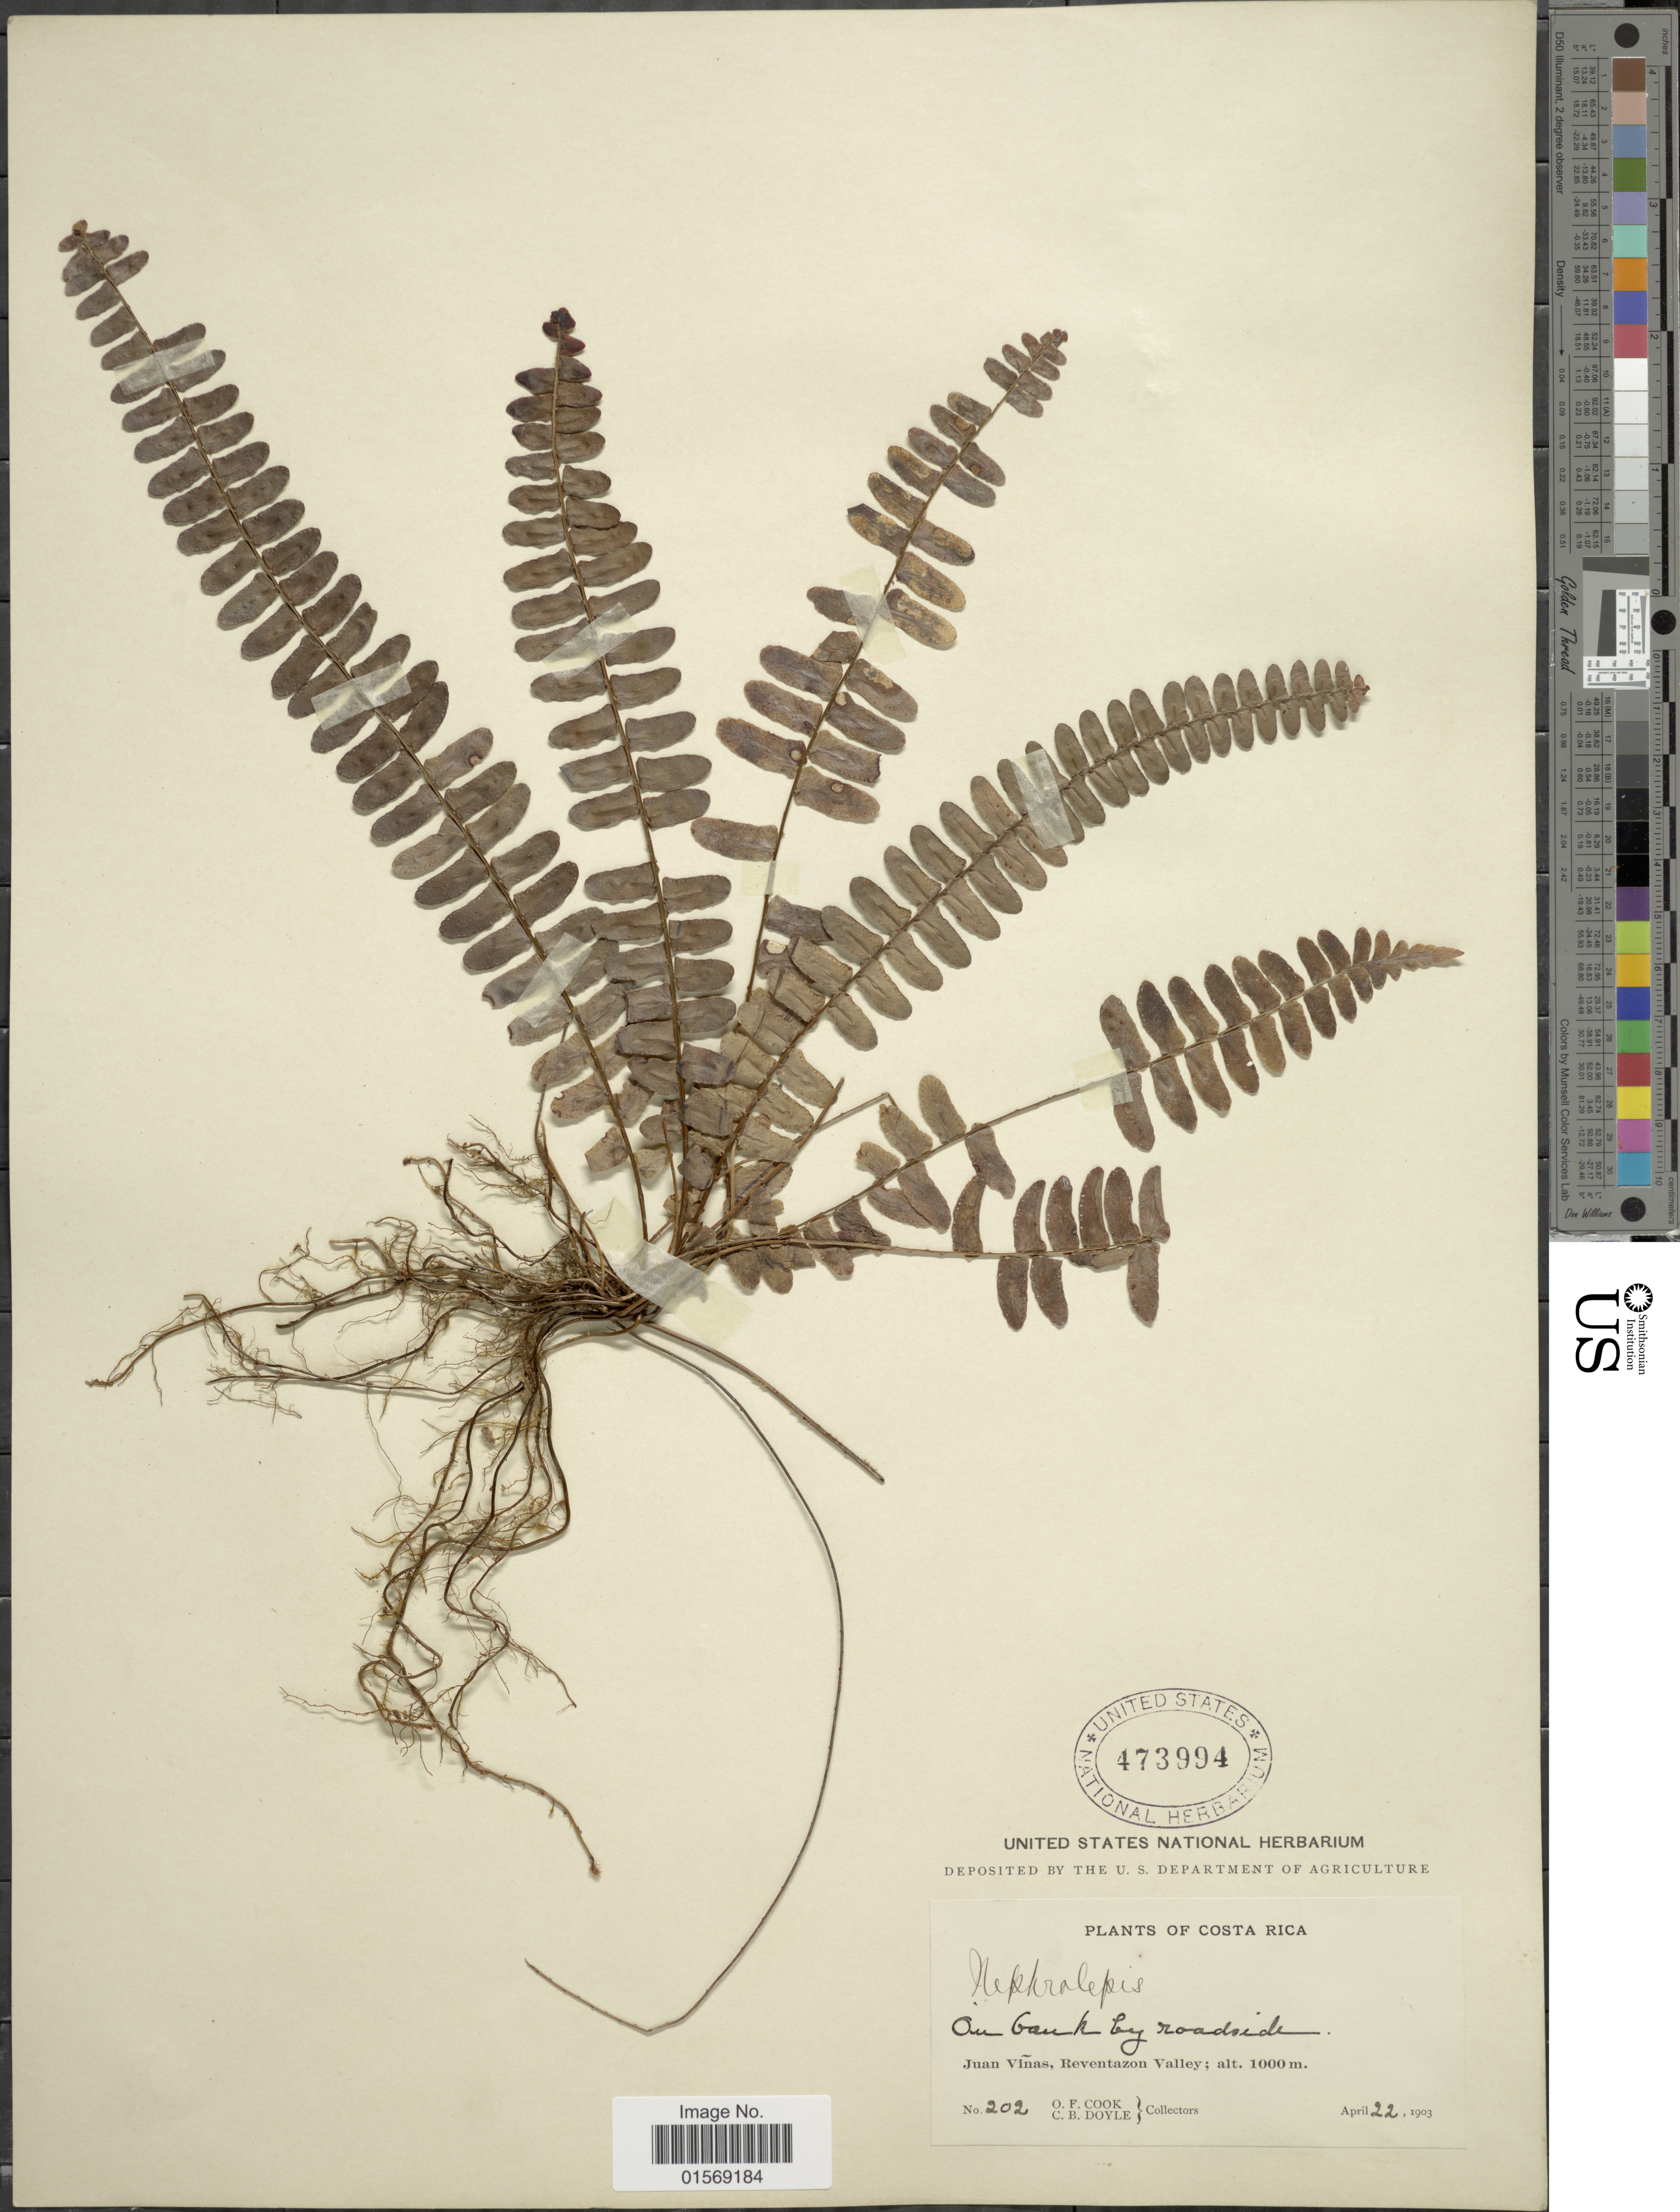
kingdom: Plantae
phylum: Tracheophyta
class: Polypodiopsida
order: Polypodiales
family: Nephrolepidaceae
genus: Nephrolepis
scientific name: Nephrolepis pendula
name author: (Raddi) J. Sm.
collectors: O. F. Cook & C. Doyle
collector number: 202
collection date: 1903-03-22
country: Costa Rica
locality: Costa Rica. Juan Vinas, Reventazon Valley.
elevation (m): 1000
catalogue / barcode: US 473994